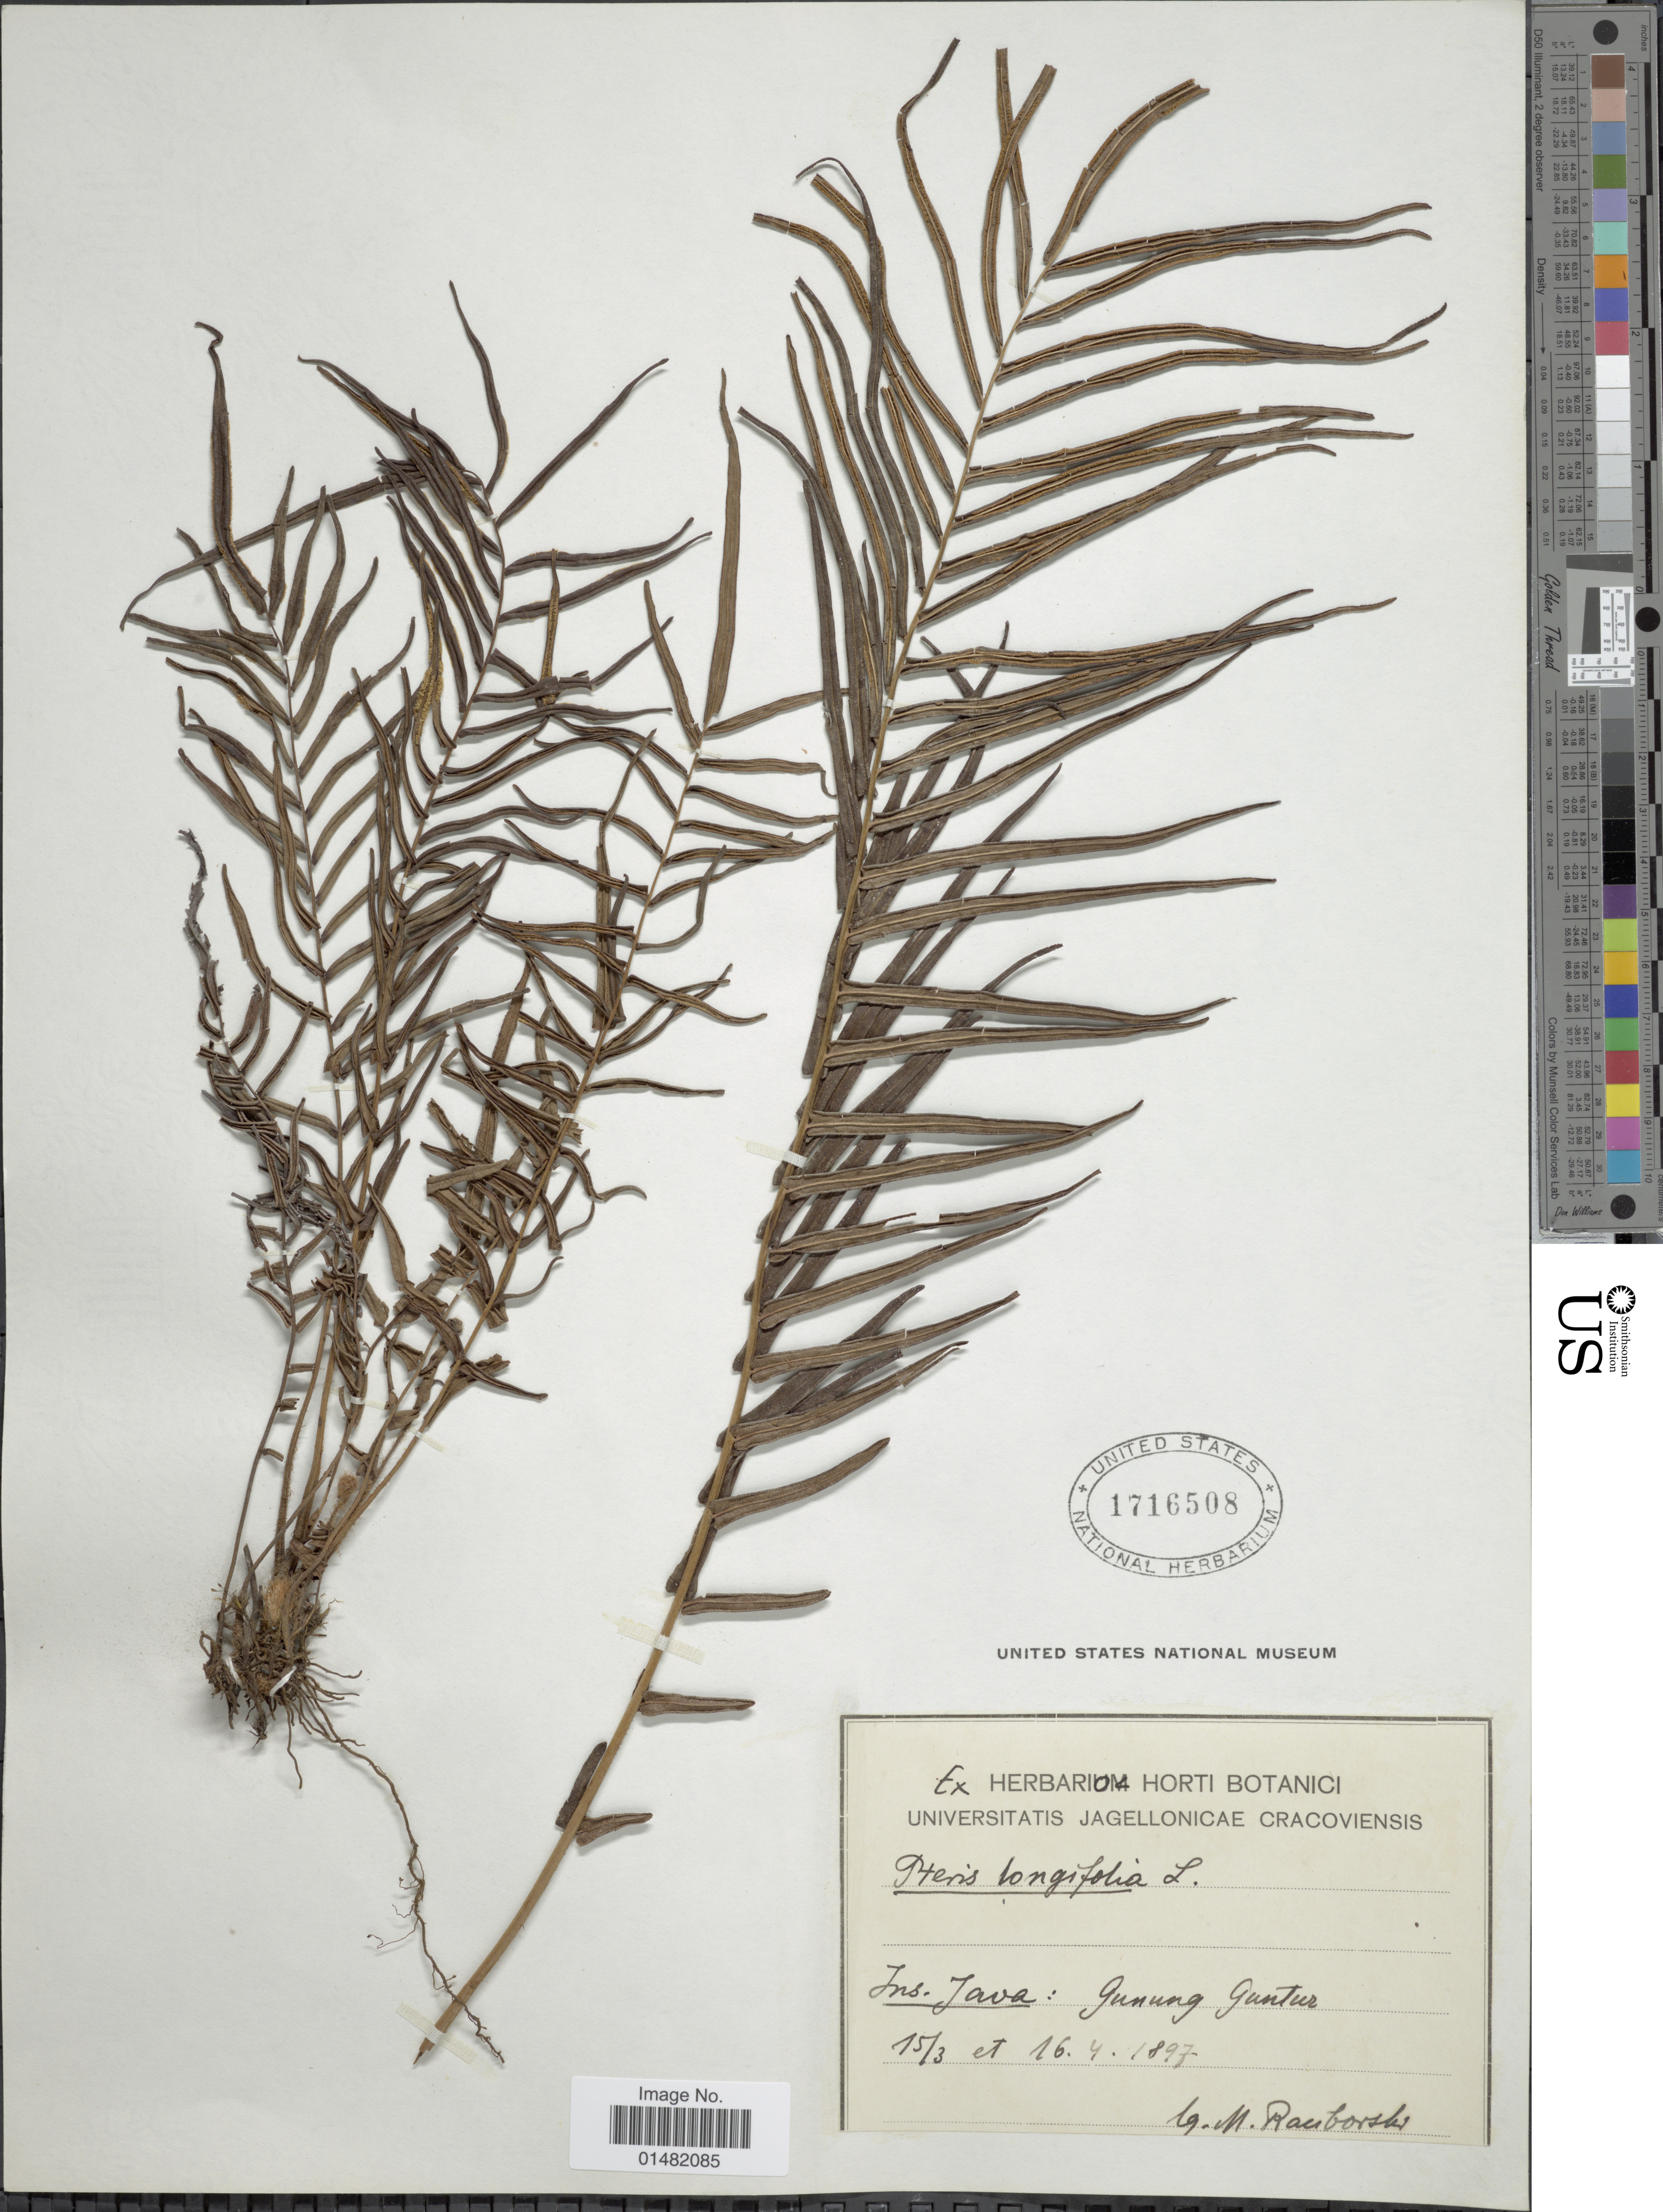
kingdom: Plantae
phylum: Tracheophyta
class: Polypodiopsida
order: Polypodiales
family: Pteridaceae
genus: Pteris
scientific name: Pteris vittata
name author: L.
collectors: M. Raciborski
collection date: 1897-03-15/1897-04-16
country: Indonesia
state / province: Java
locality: Gunung Guntur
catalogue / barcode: US 1716508